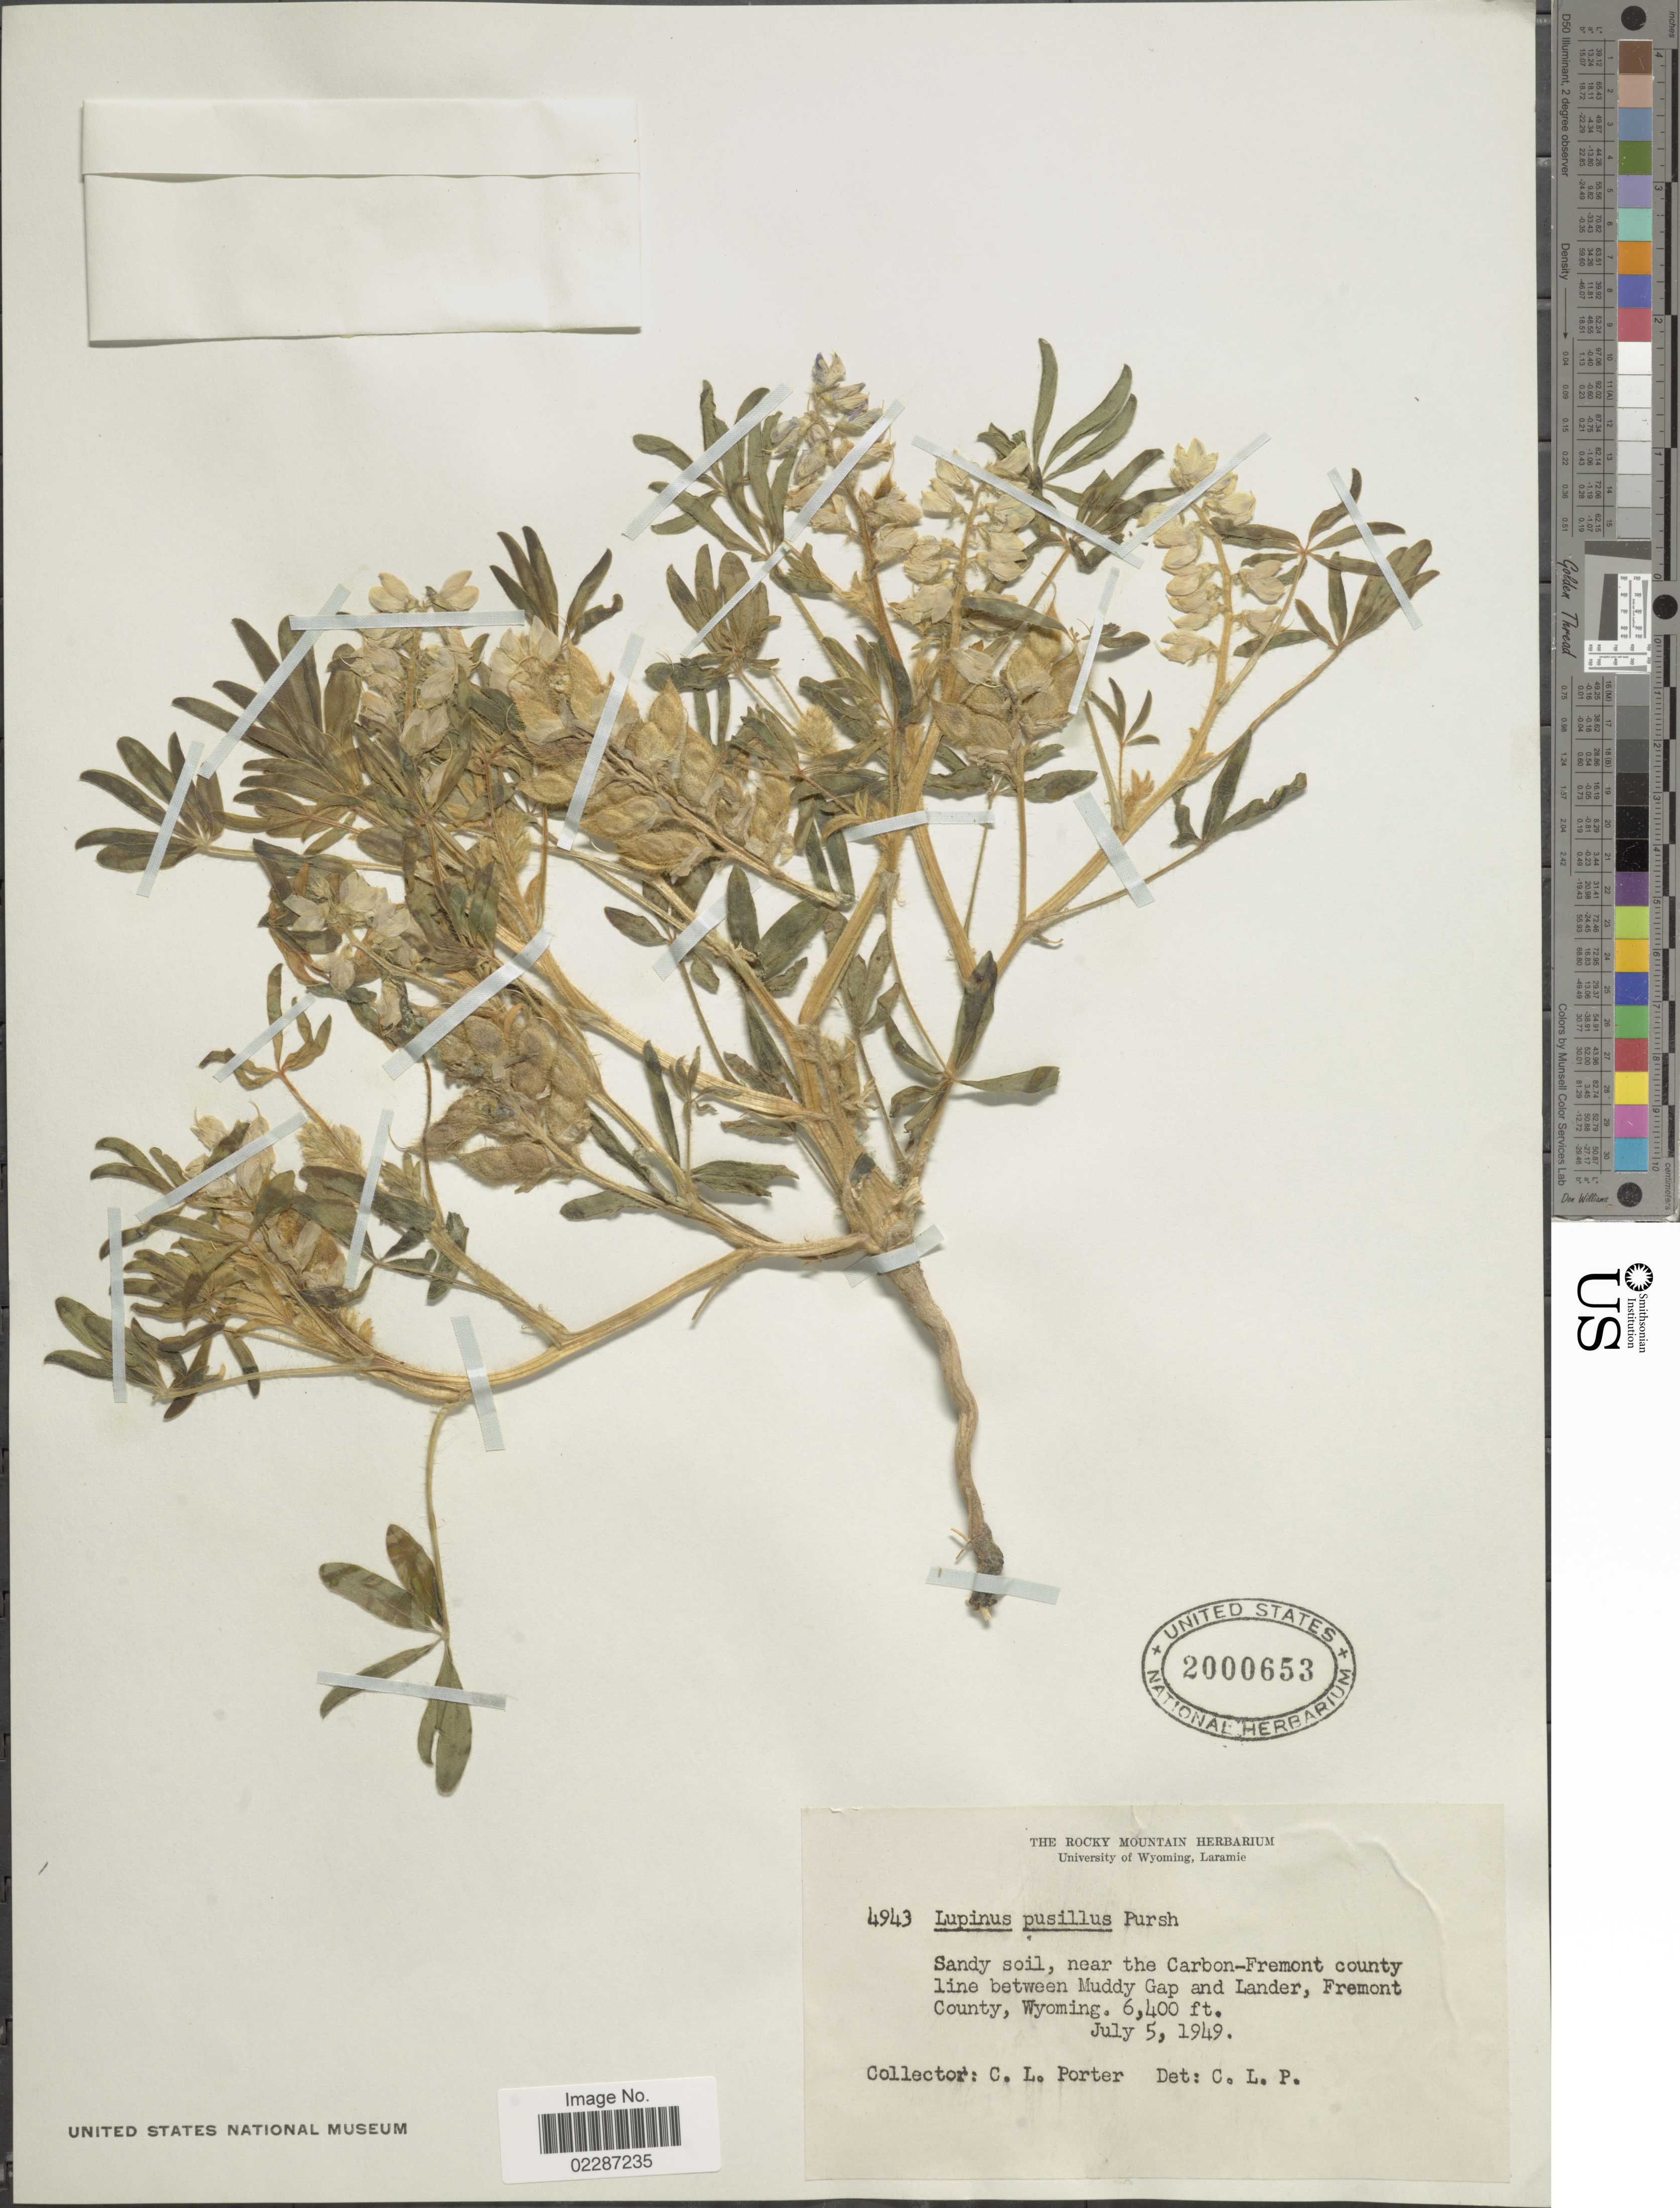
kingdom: Plantae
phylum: Tracheophyta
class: Magnoliopsida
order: Fabales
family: Fabaceae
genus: Lupinus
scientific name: Lupinus pusillus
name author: Pursh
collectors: C. L. Porter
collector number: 4943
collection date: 1949-07-05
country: United States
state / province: Wyoming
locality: Near the Carbon-Fremont county line between Muddy Gap and Lander, Fremont County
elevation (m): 1951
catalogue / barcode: US 2000653